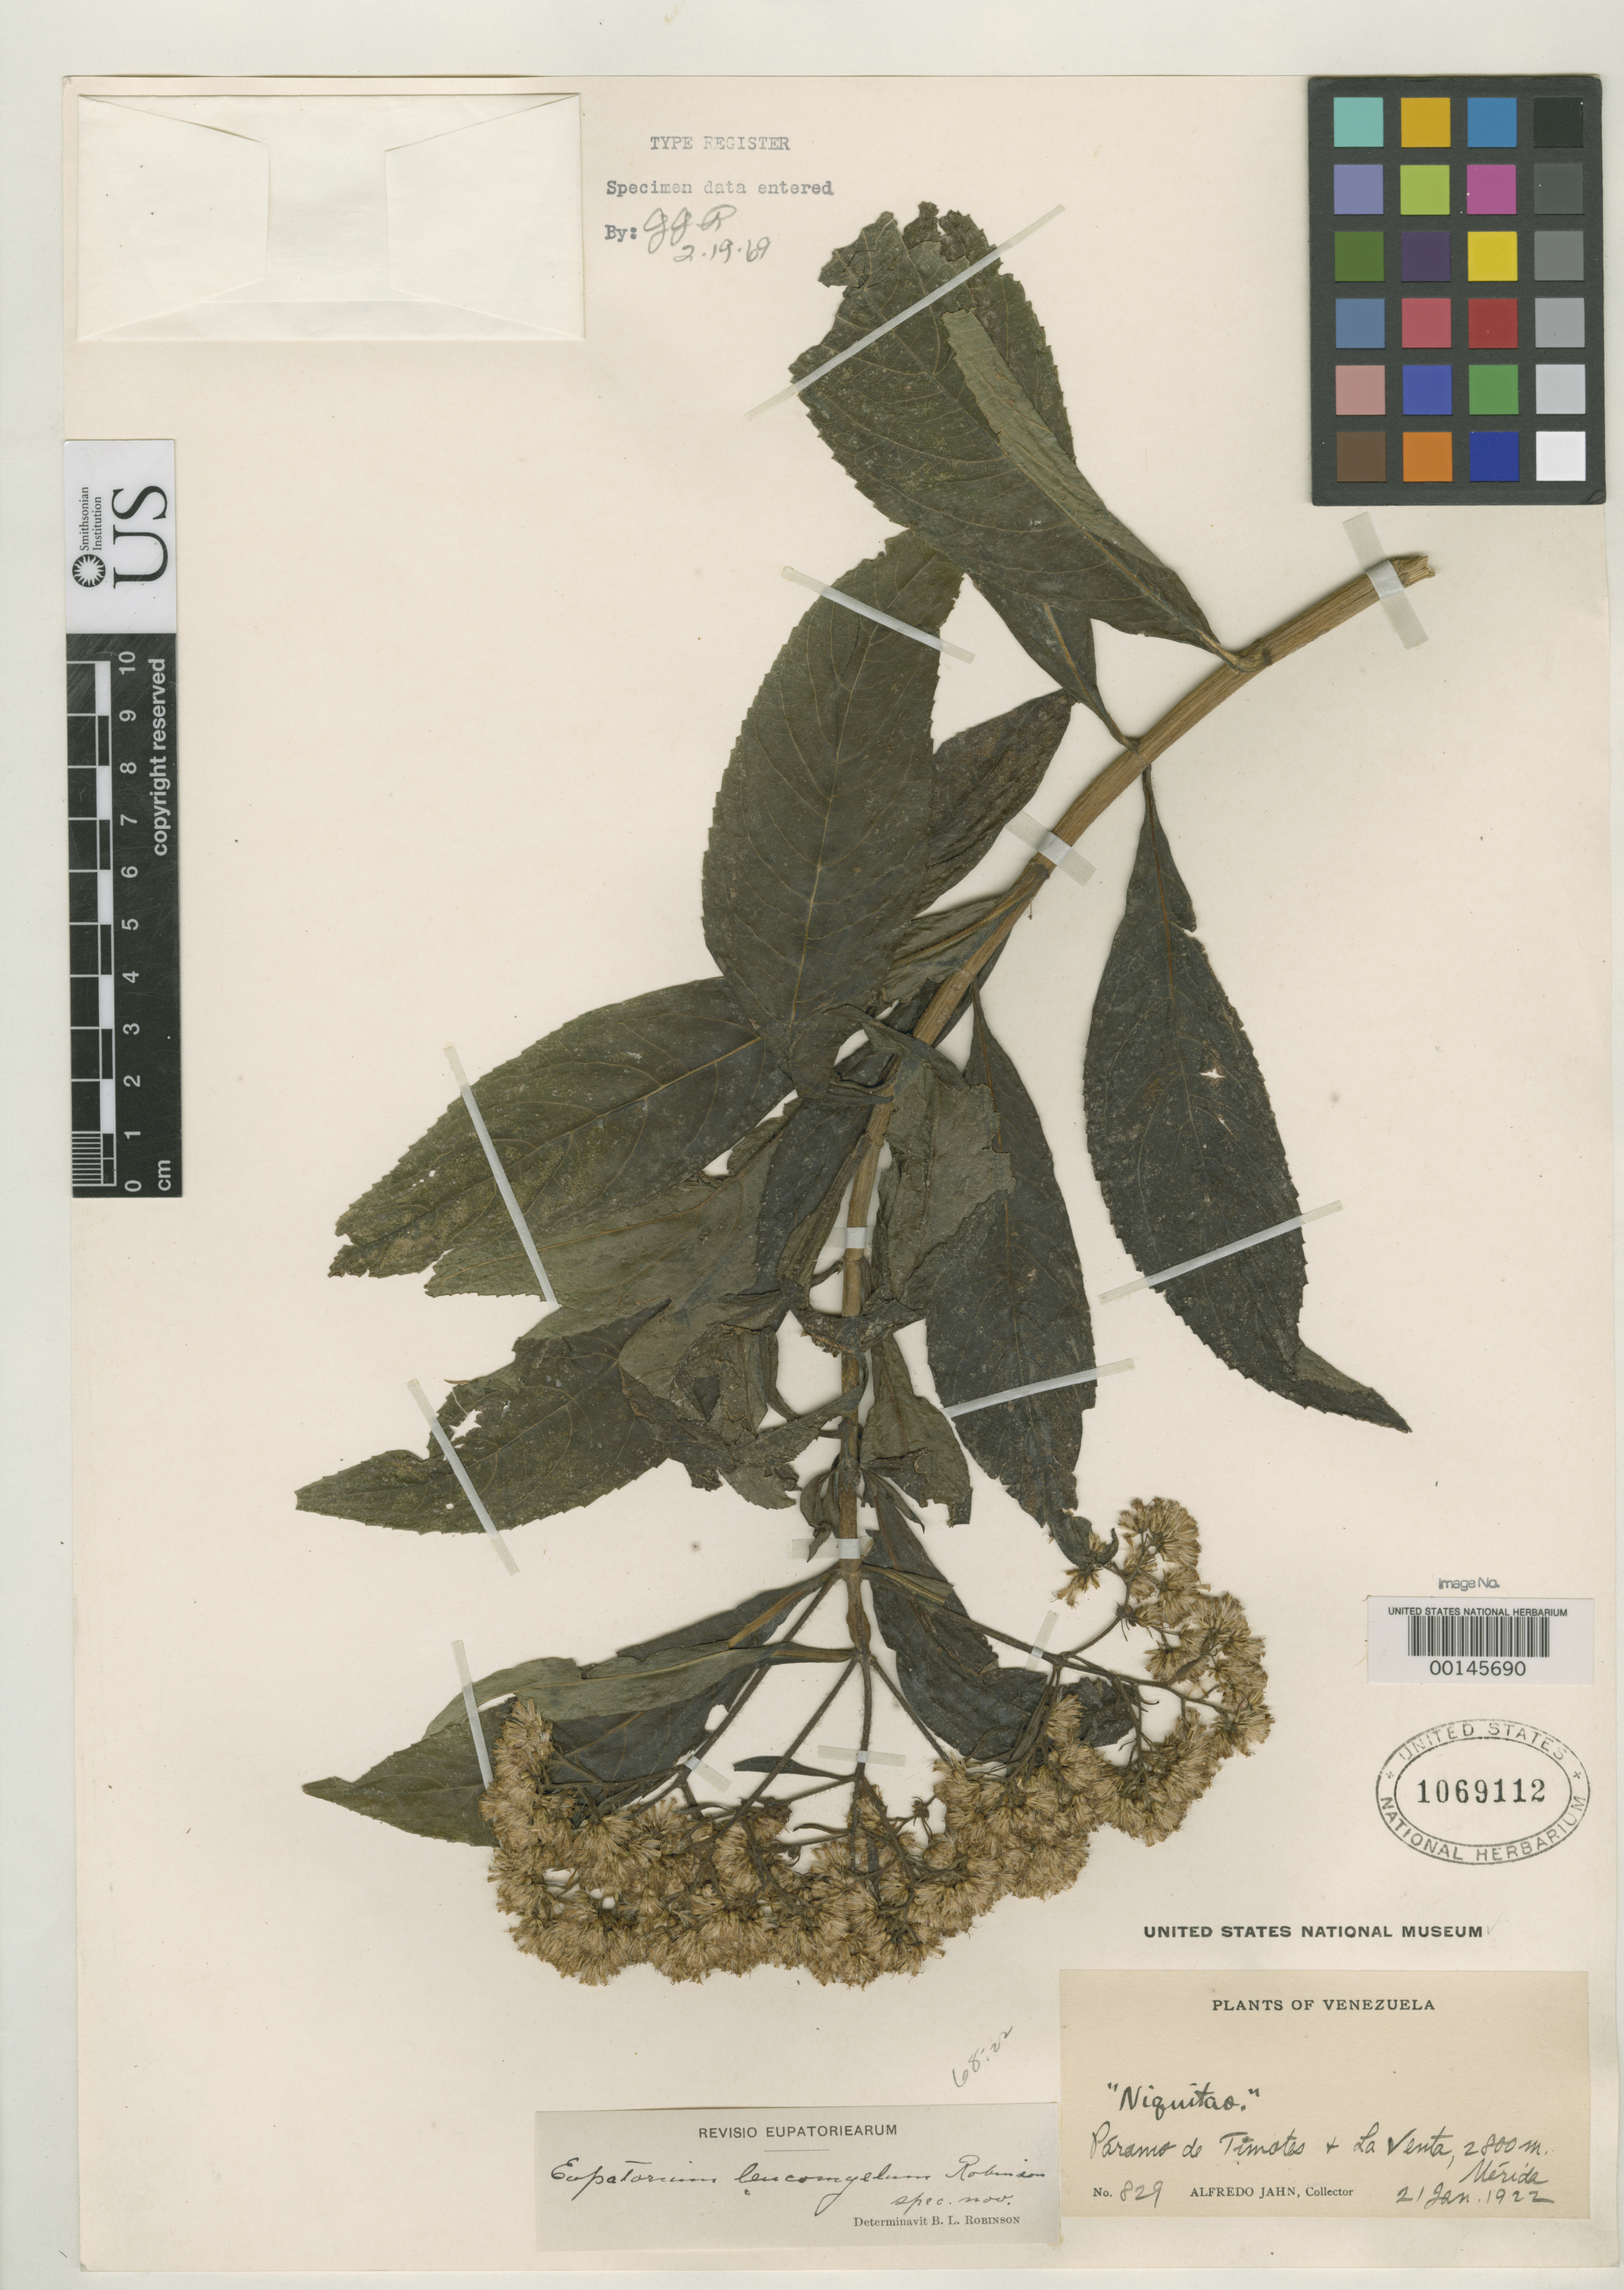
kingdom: Plantae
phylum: Tracheophyta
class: Magnoliopsida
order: Asterales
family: Asteraceae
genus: Eupatorium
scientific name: Eupatorium leucomyelum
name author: B.L. Rob.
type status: Type Collection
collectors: A. Jahn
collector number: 829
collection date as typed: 21 Jan 1922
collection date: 1922-01-21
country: Venezuela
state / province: Mérida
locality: La Venta.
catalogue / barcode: US 1069112